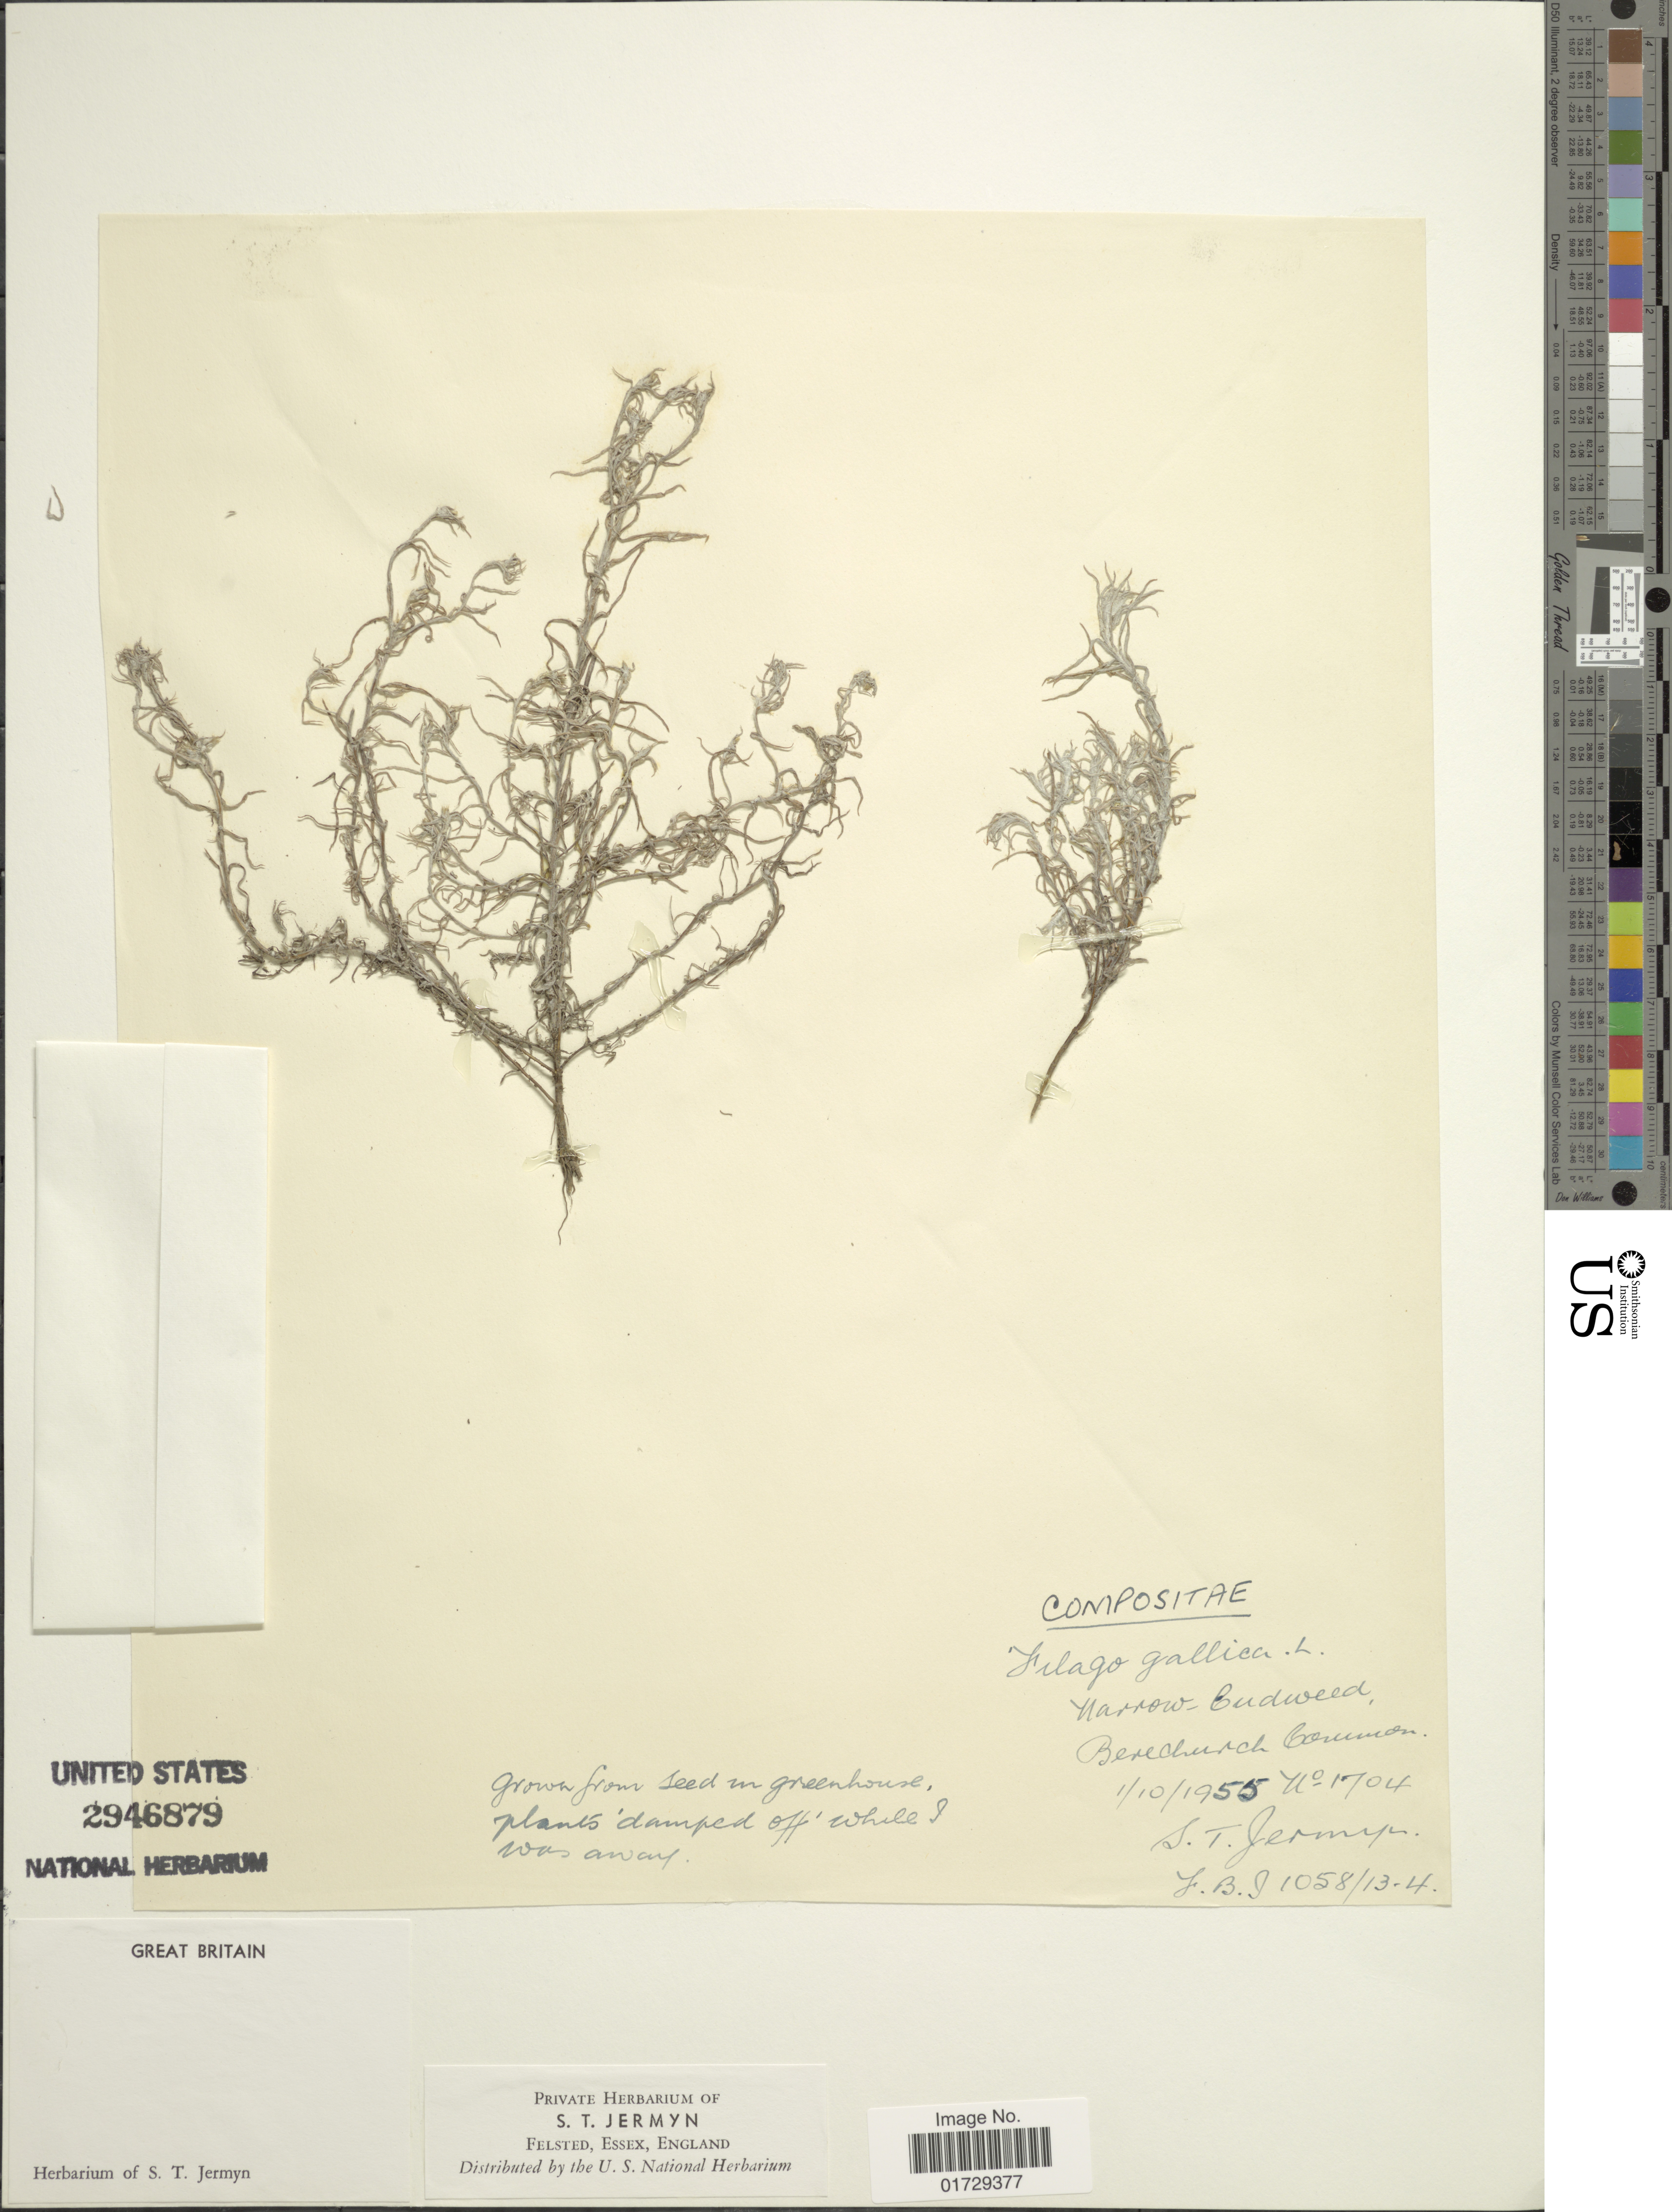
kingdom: Plantae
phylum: Tracheophyta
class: Magnoliopsida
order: Asterales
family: Asteraceae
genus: Filago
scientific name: Filago gallica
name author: L.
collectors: S. Jermyn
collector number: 1704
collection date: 1955-10-01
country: United Kingdom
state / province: England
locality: Narrow, Budweed, Berechurch Common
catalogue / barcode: US 2946879